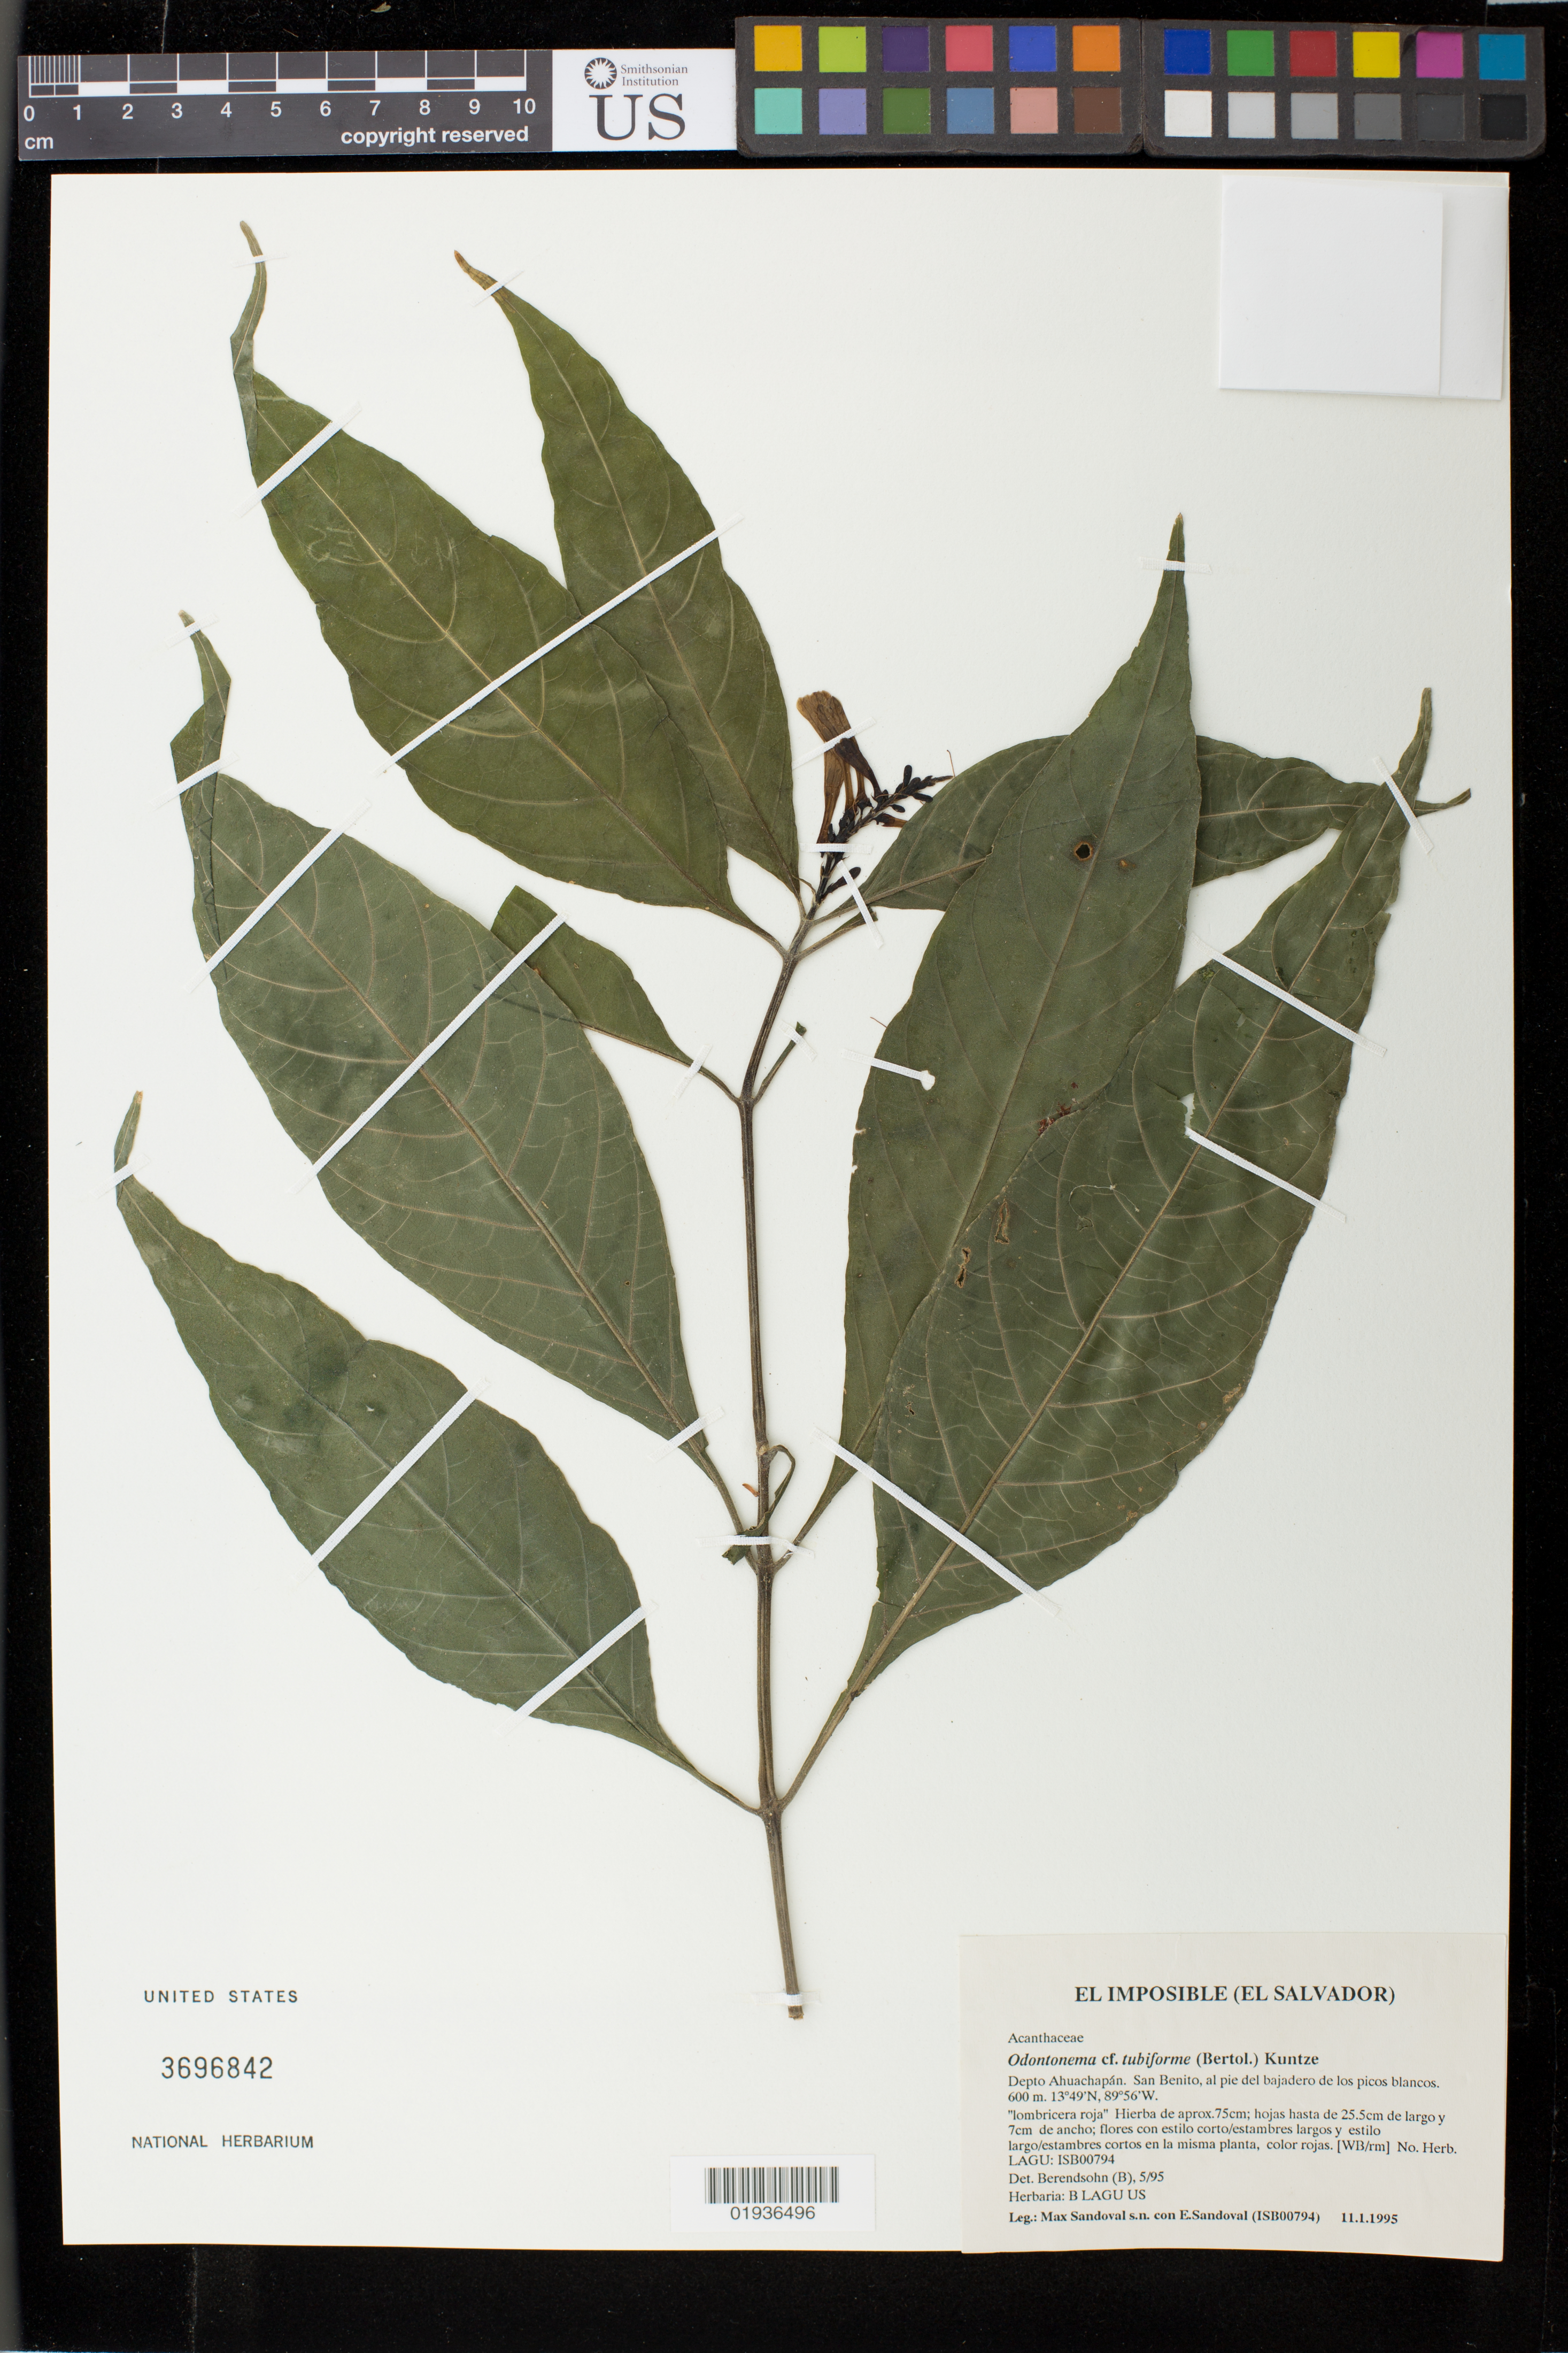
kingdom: Plantae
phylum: Tracheophyta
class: Magnoliopsida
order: Lamiales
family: Acanthaceae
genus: Odontonema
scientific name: Odontonema tubaeforme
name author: (Bertol.) Kuntze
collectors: M. Sandoval & E. Sandoval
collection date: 1995-01-11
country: El Salvador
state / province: Ahuachapán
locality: San Benito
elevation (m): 600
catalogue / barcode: US 3696842